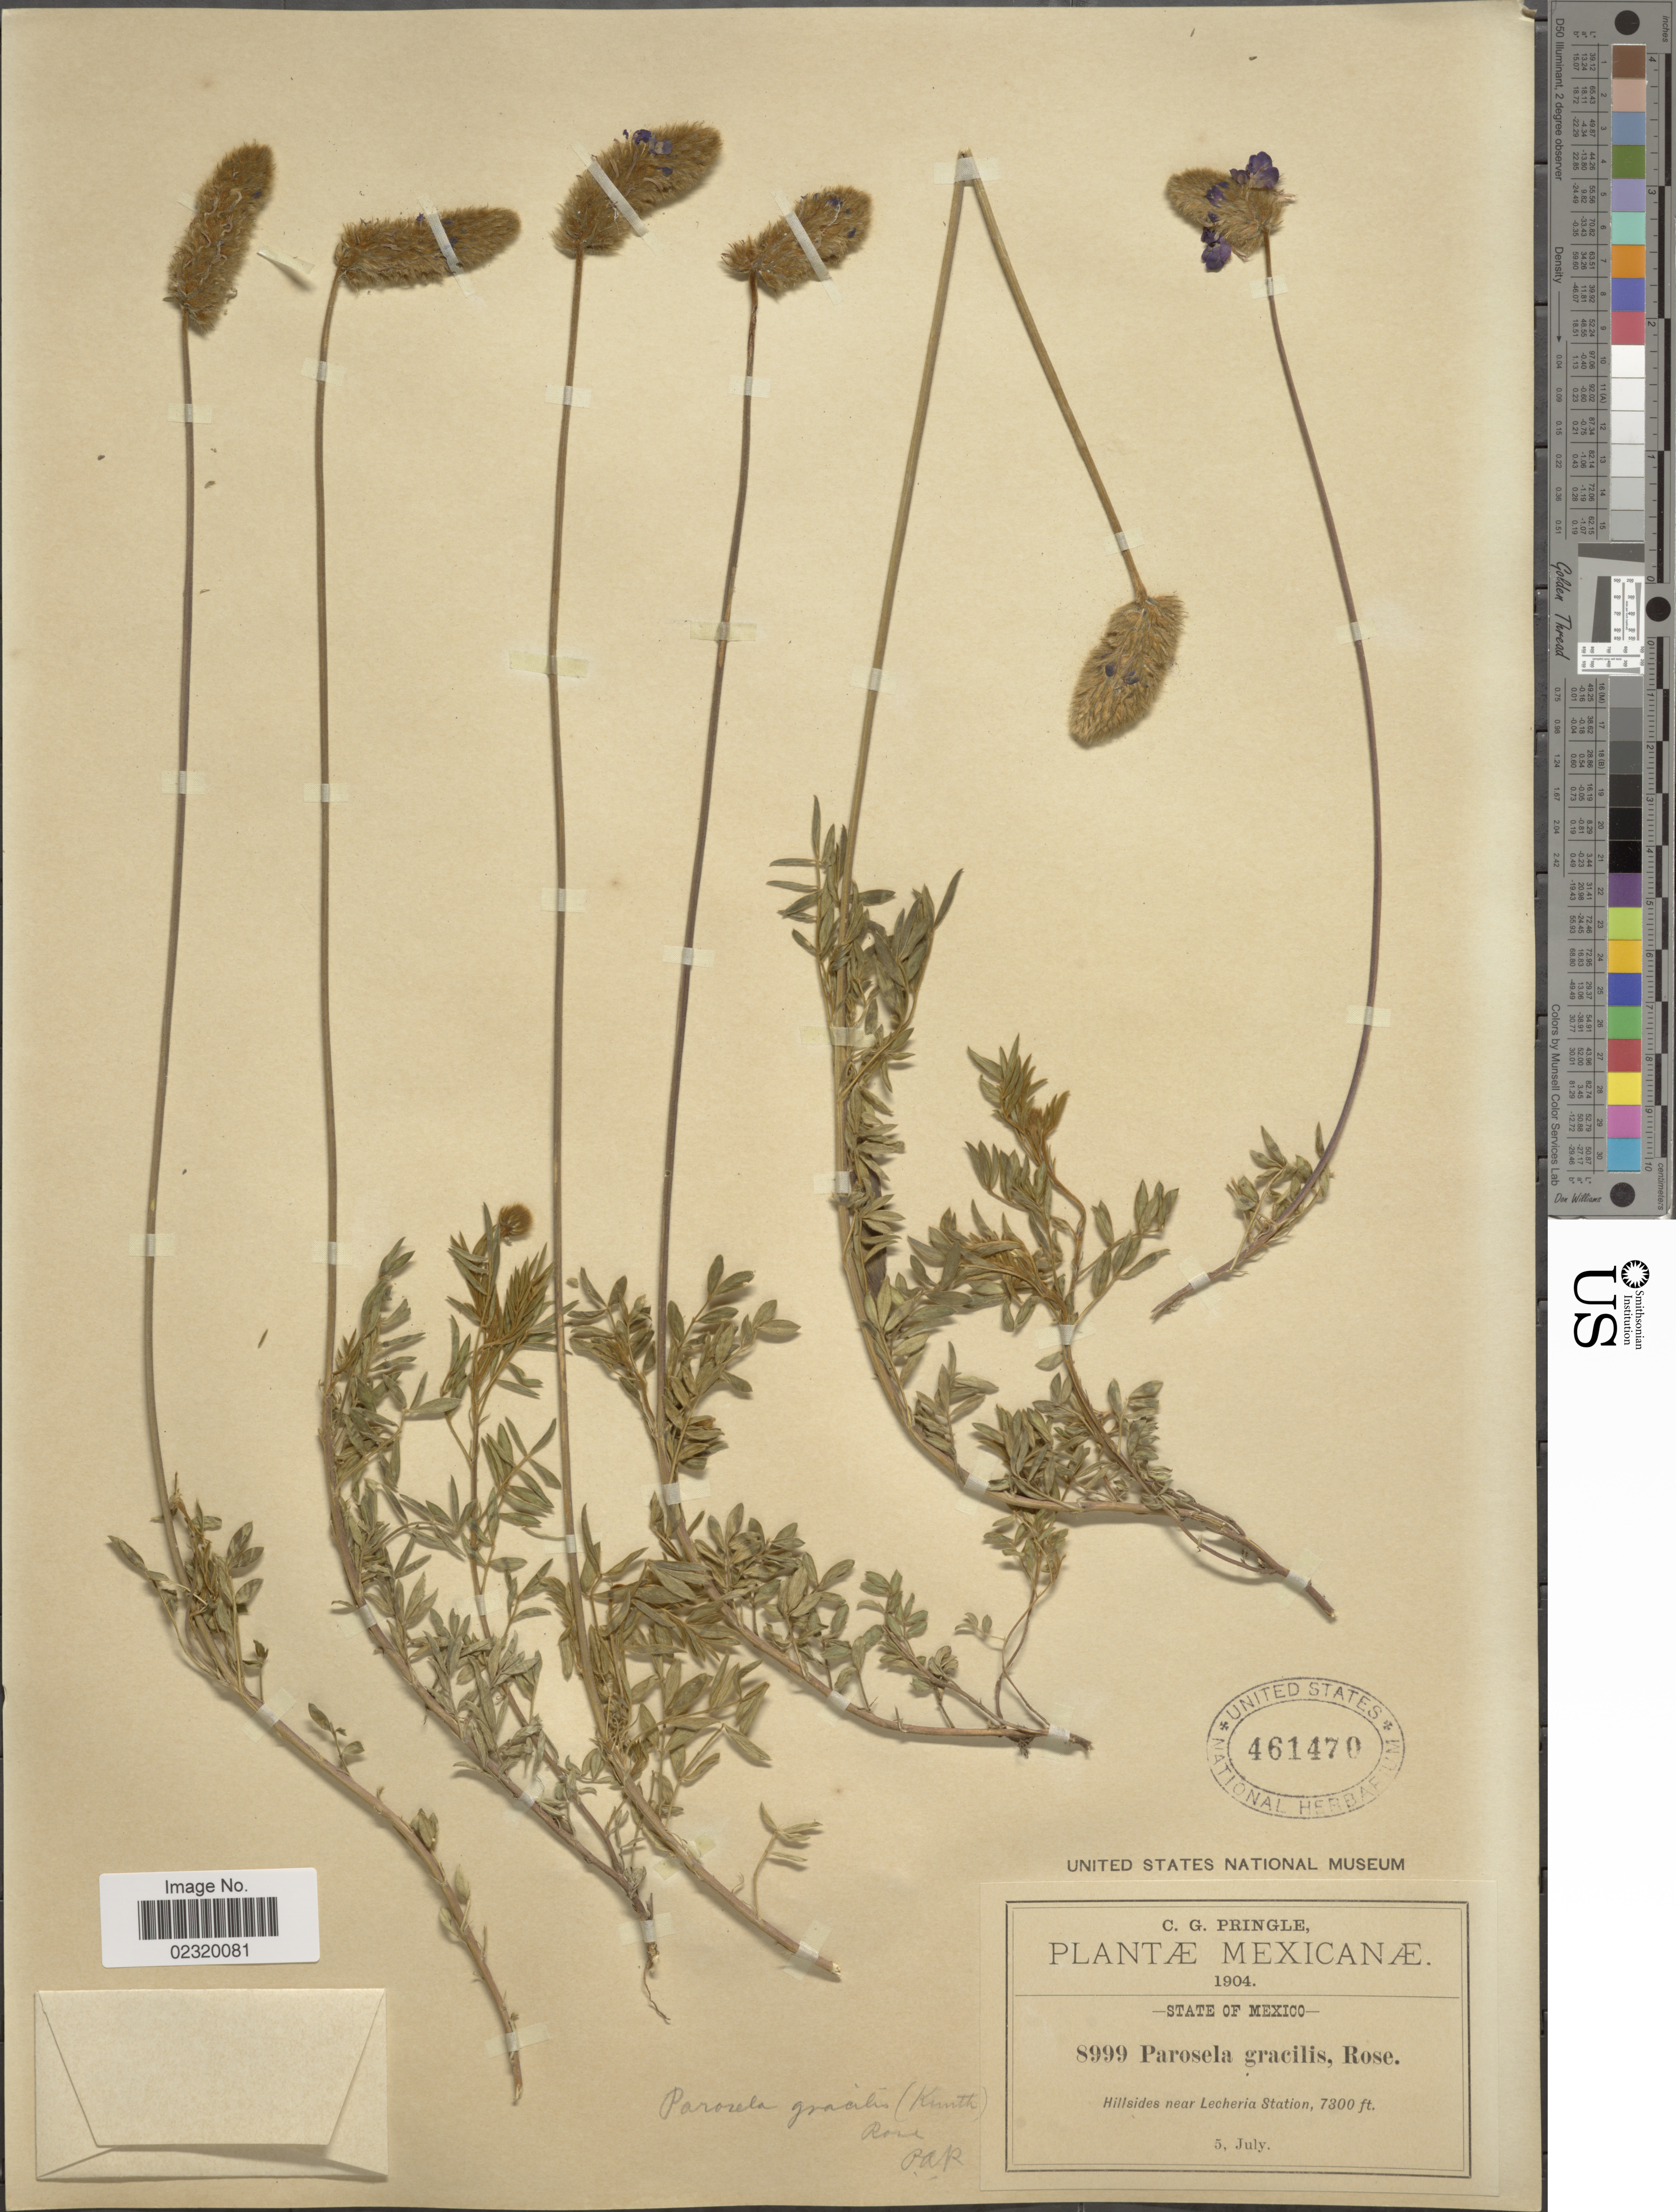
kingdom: Plantae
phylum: Tracheophyta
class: Magnoliopsida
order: Fabales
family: Fabaceae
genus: Dalea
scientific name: Dalea sericea var. sericea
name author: Lag.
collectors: C. G. Pringle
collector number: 8999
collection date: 1904-07-05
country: Mexico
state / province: México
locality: Near Lecheria Station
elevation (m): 2225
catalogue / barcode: US 461470